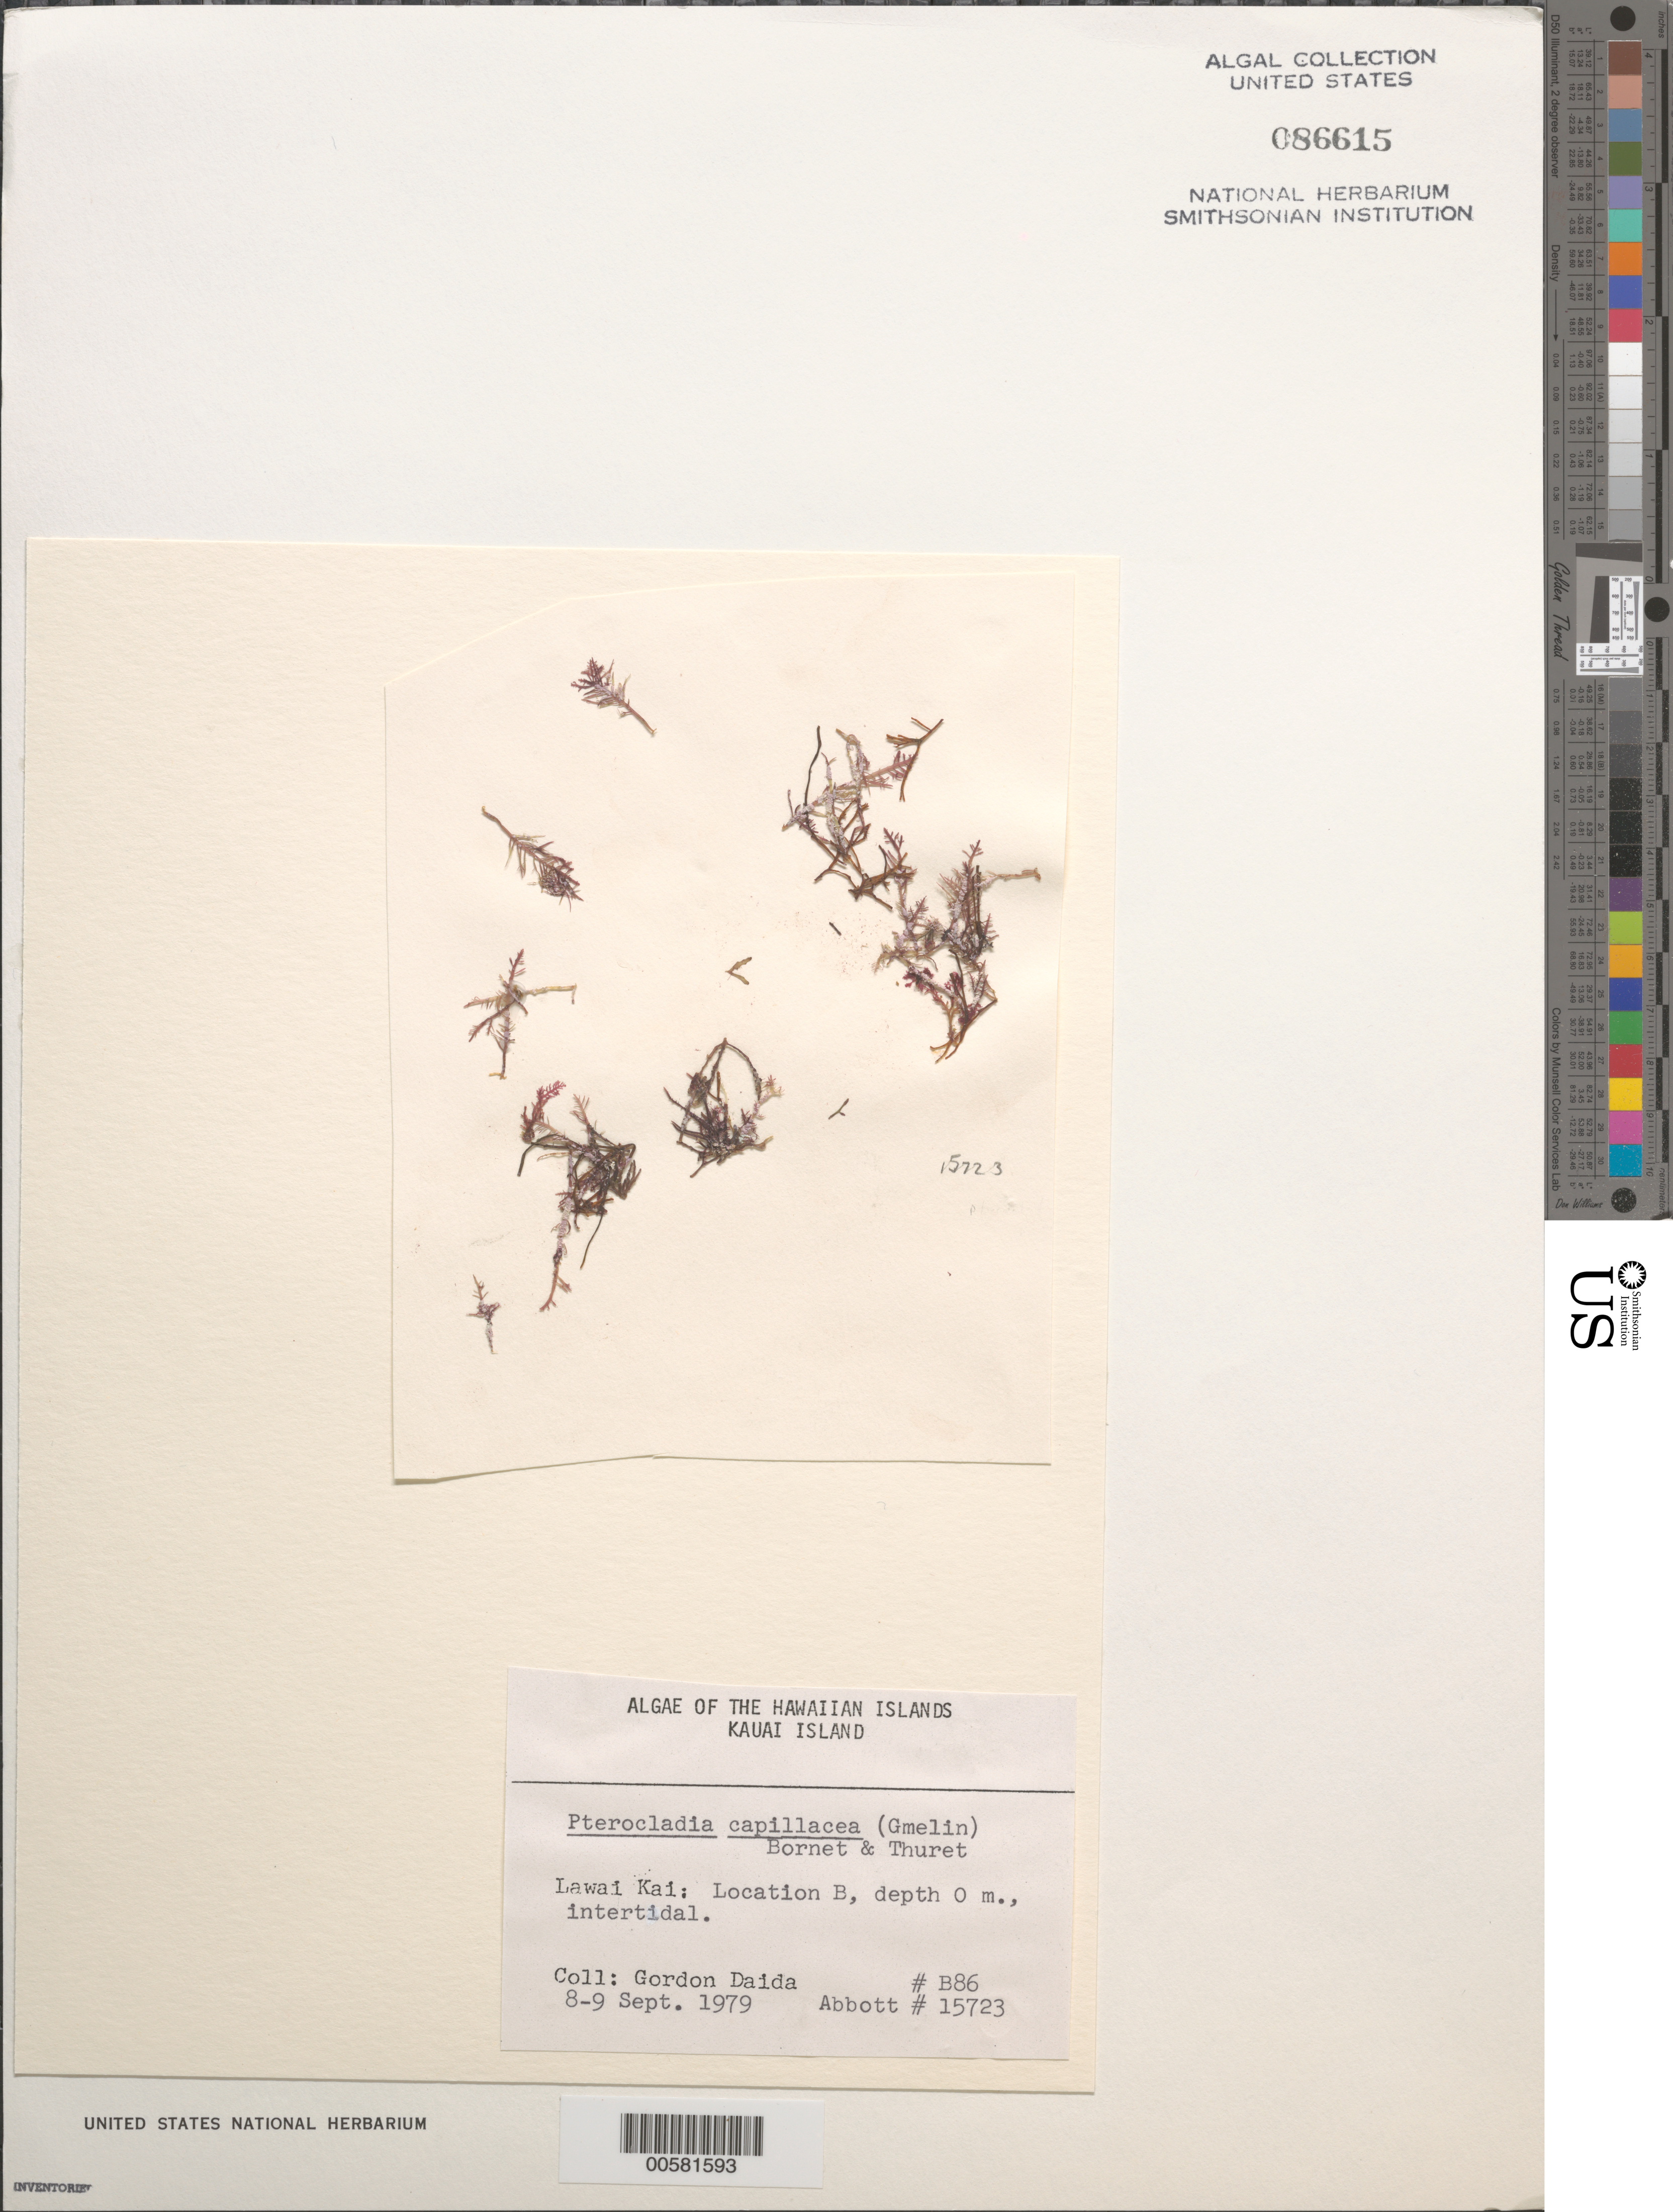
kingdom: Plantae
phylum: Rhodophyta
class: Florideophyceae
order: Gelidiales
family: Pterocladiaceae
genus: Pterocladiella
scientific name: Pterocladiella capillacea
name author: (S.G. Gmel.) Santelices & Hommers.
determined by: Algae name updating Project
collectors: G. Daida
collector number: B86 & IAA 15723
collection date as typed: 08 Sep 1979 to 09 Sep 1979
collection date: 1979-09-08/1979-09-09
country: United States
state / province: Hawaii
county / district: Kaui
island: Kaua'i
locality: Lawai Kai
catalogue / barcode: US 86615